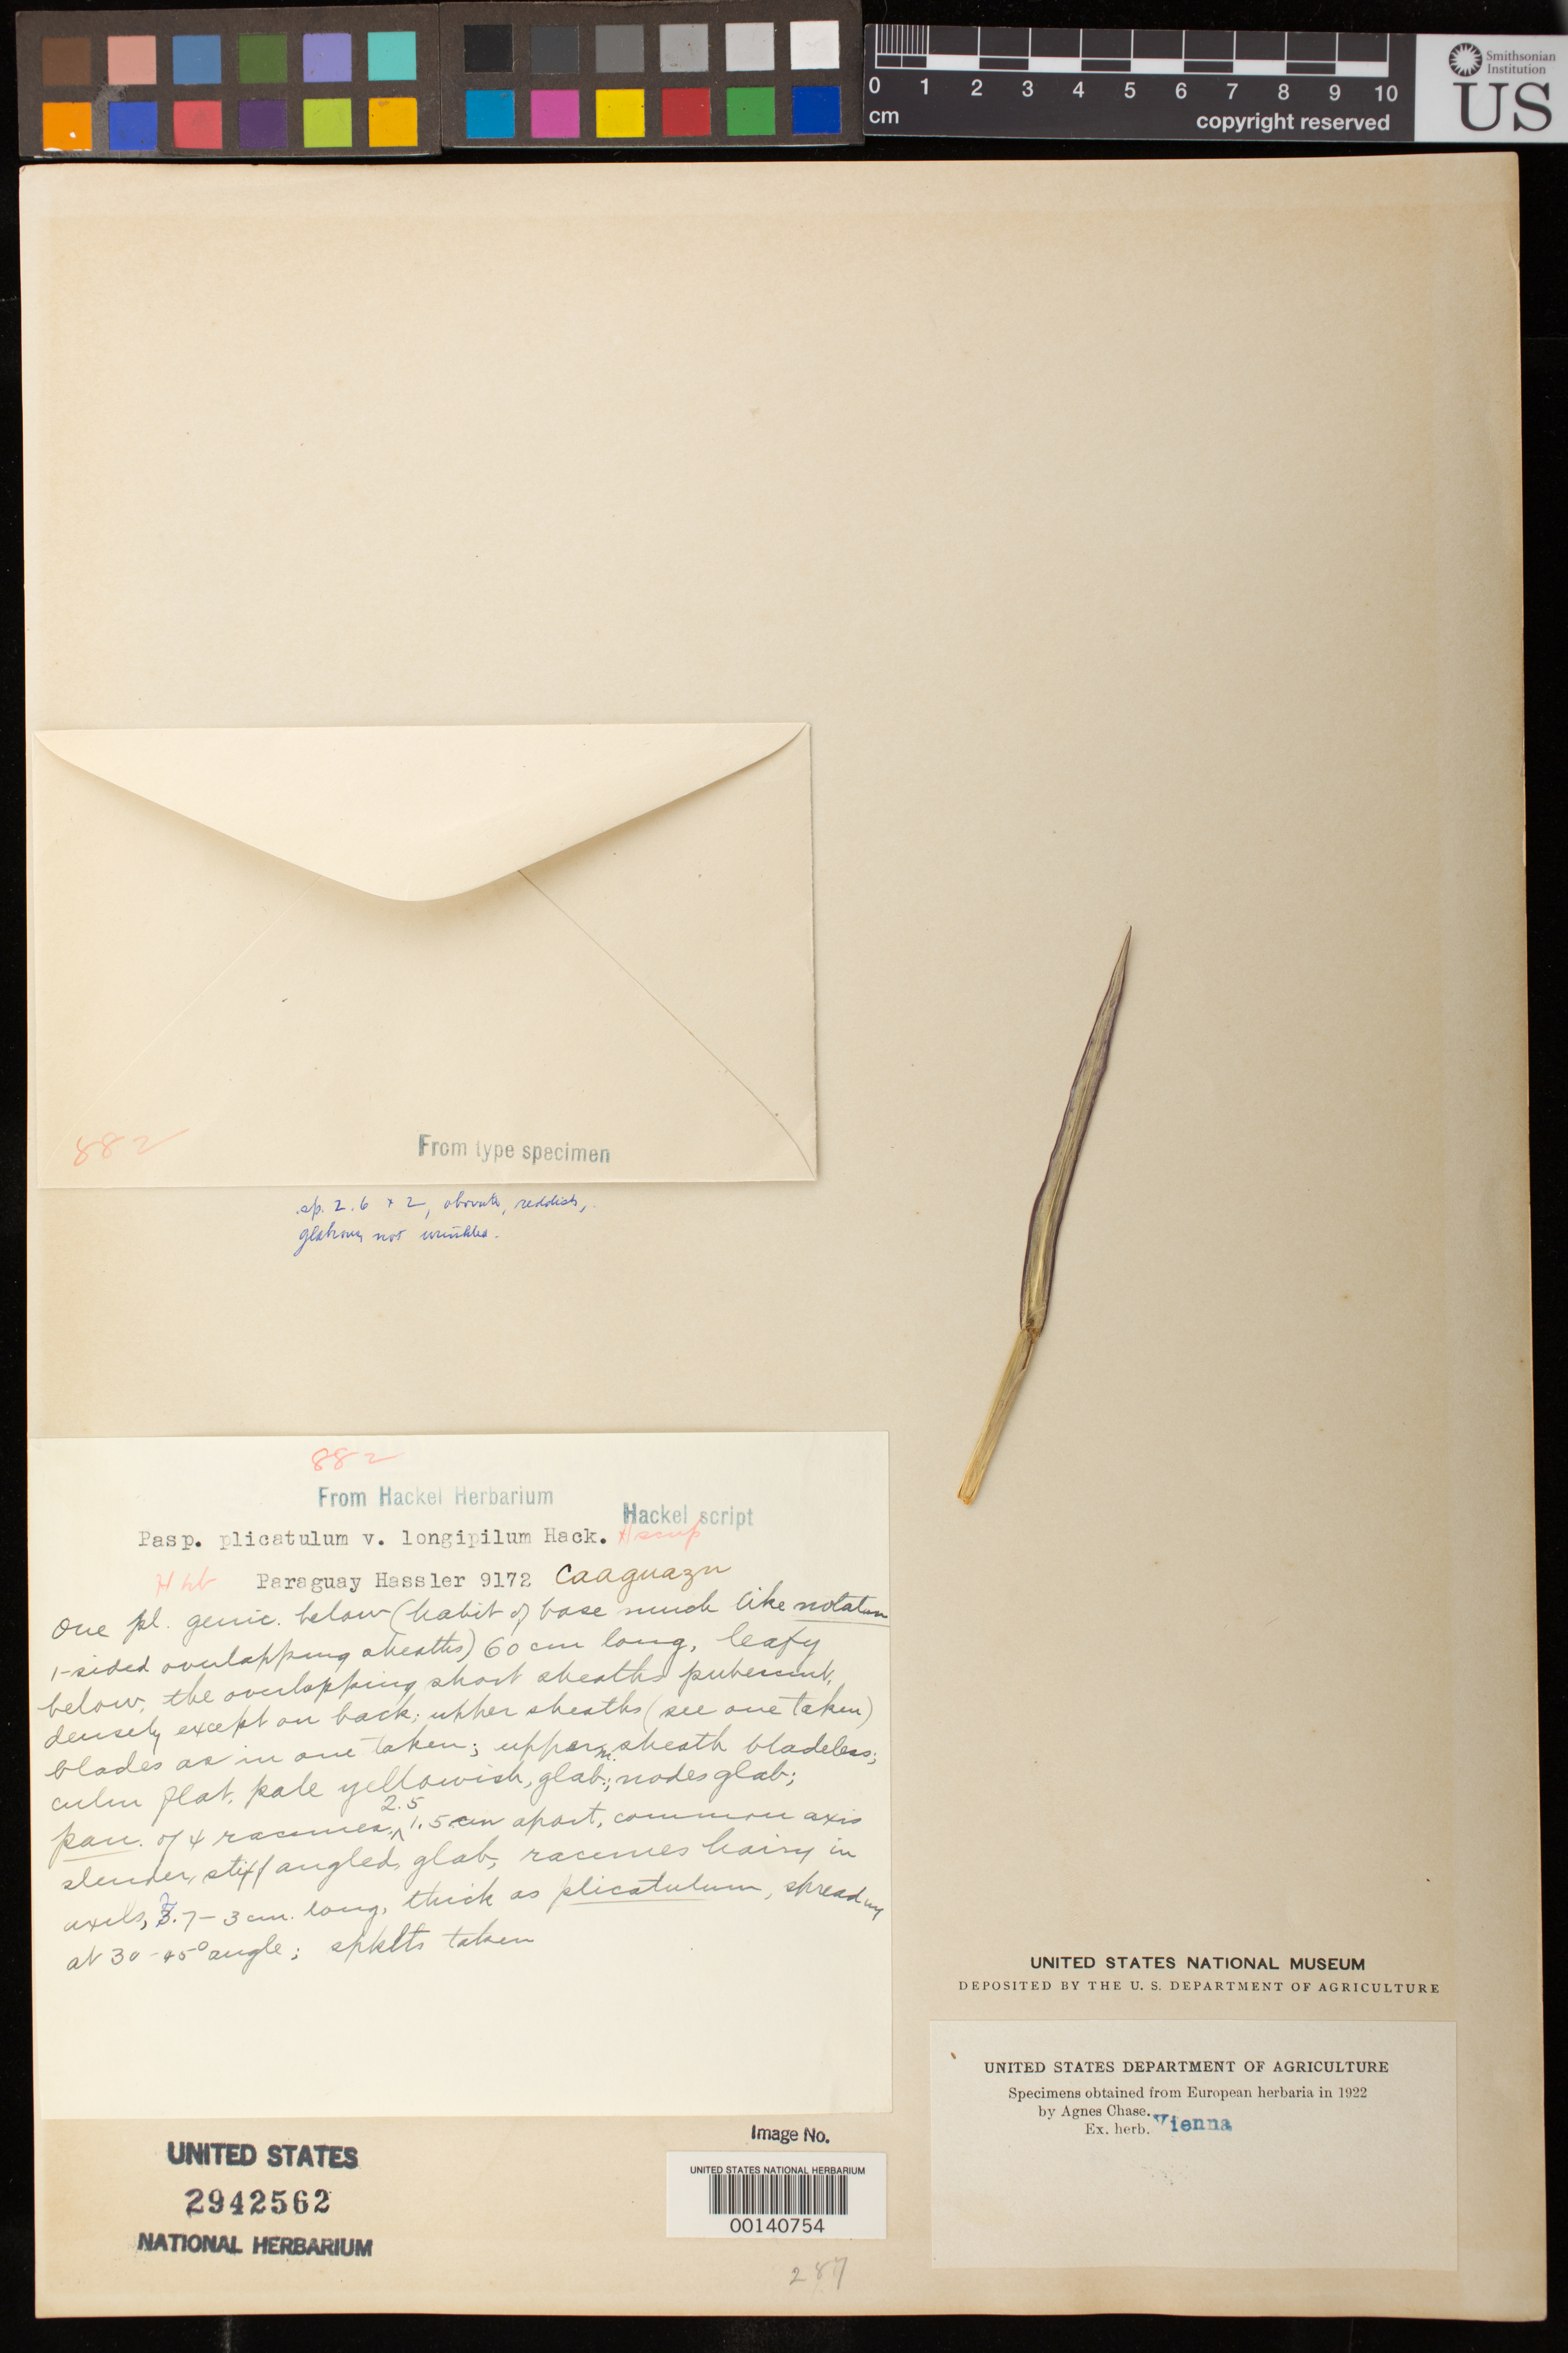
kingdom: Plantae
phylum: Tracheophyta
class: Liliopsida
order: Poales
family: Poaceae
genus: Paspalum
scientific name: Paspalum plicatulum var. longipilum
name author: Hack.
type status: Isotype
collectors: E. Hassler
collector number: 9172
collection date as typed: Mar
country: Paraguay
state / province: Caaguazú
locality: Caaguazu.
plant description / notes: Fragmentary material of type specimen ex herb. Hackel (Vienna)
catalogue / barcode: US 2942562